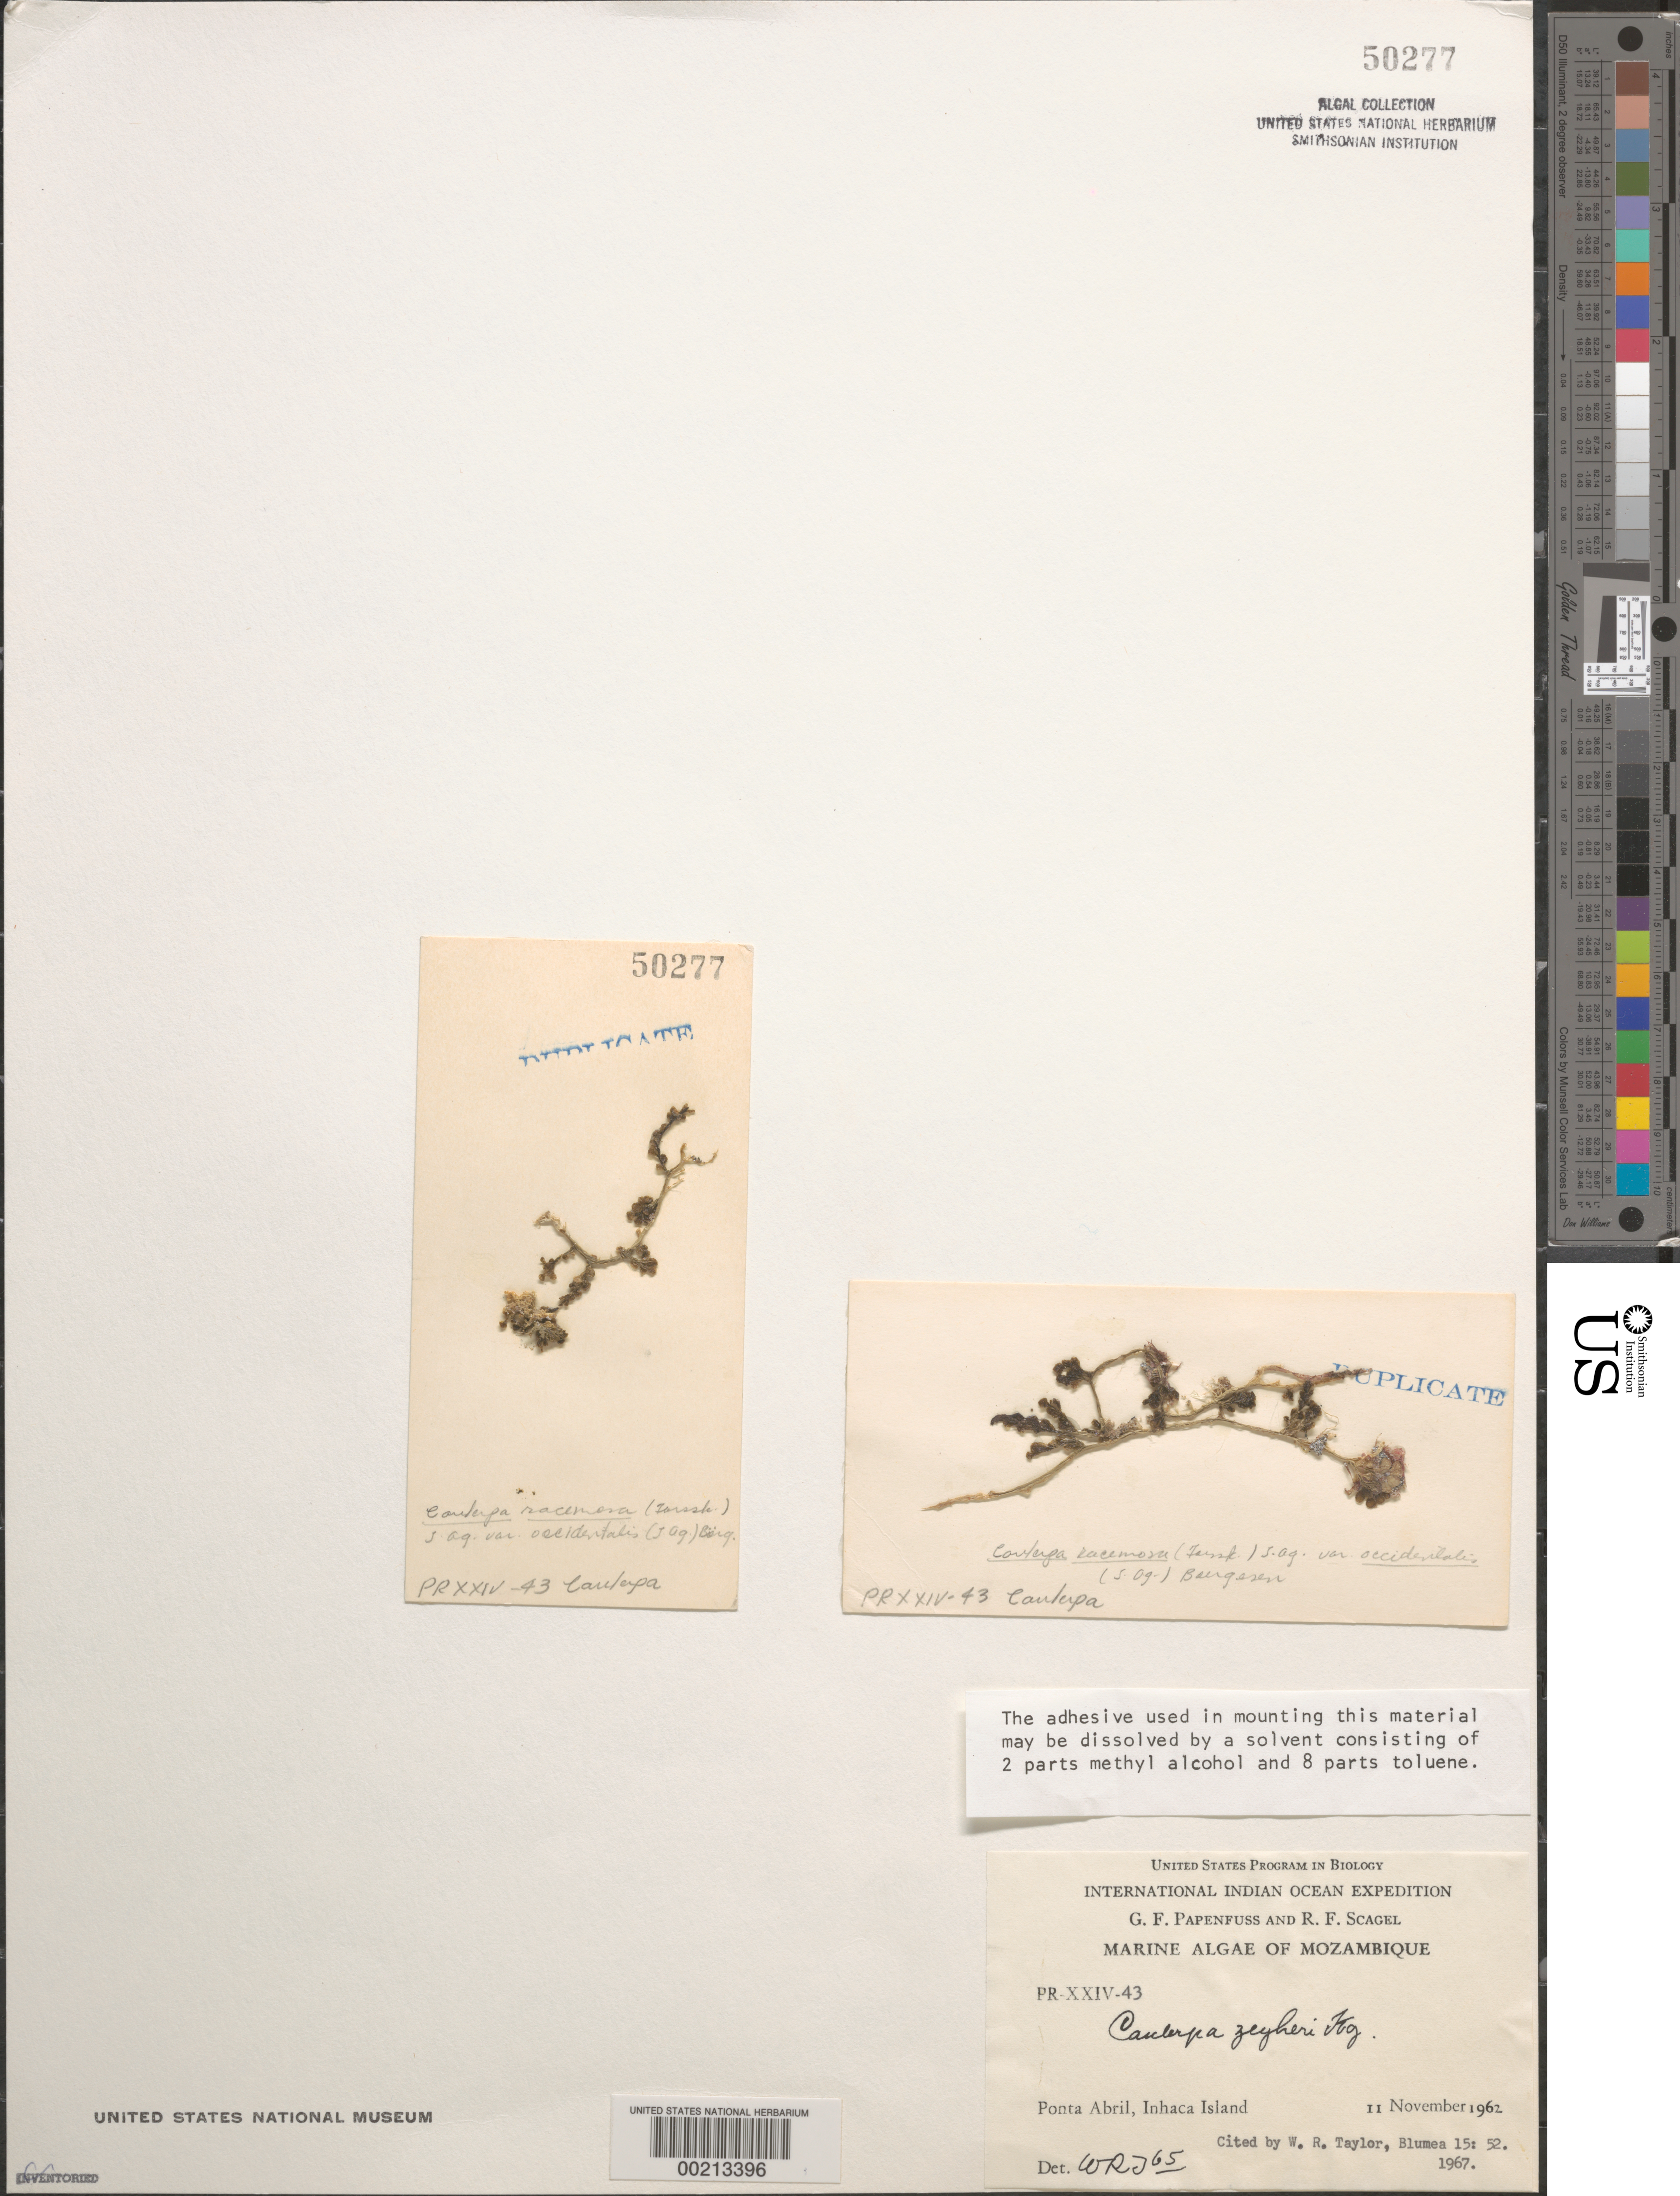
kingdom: Plantae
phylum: Chlorophyta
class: Ulvophyceae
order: Bryopsidales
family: Caulerpaceae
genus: Caulerpa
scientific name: Caulerpa zeyheri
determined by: Taylor, William R.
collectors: G. Papenfuss & R. F. Scagel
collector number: PR-XXIV-43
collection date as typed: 11 Nov 1962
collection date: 1962-11-11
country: Mozambique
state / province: Maputo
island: Inhaca Island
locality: Ponta Abril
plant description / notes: International Indian Ocean Expedition, 1962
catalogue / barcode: US 50277